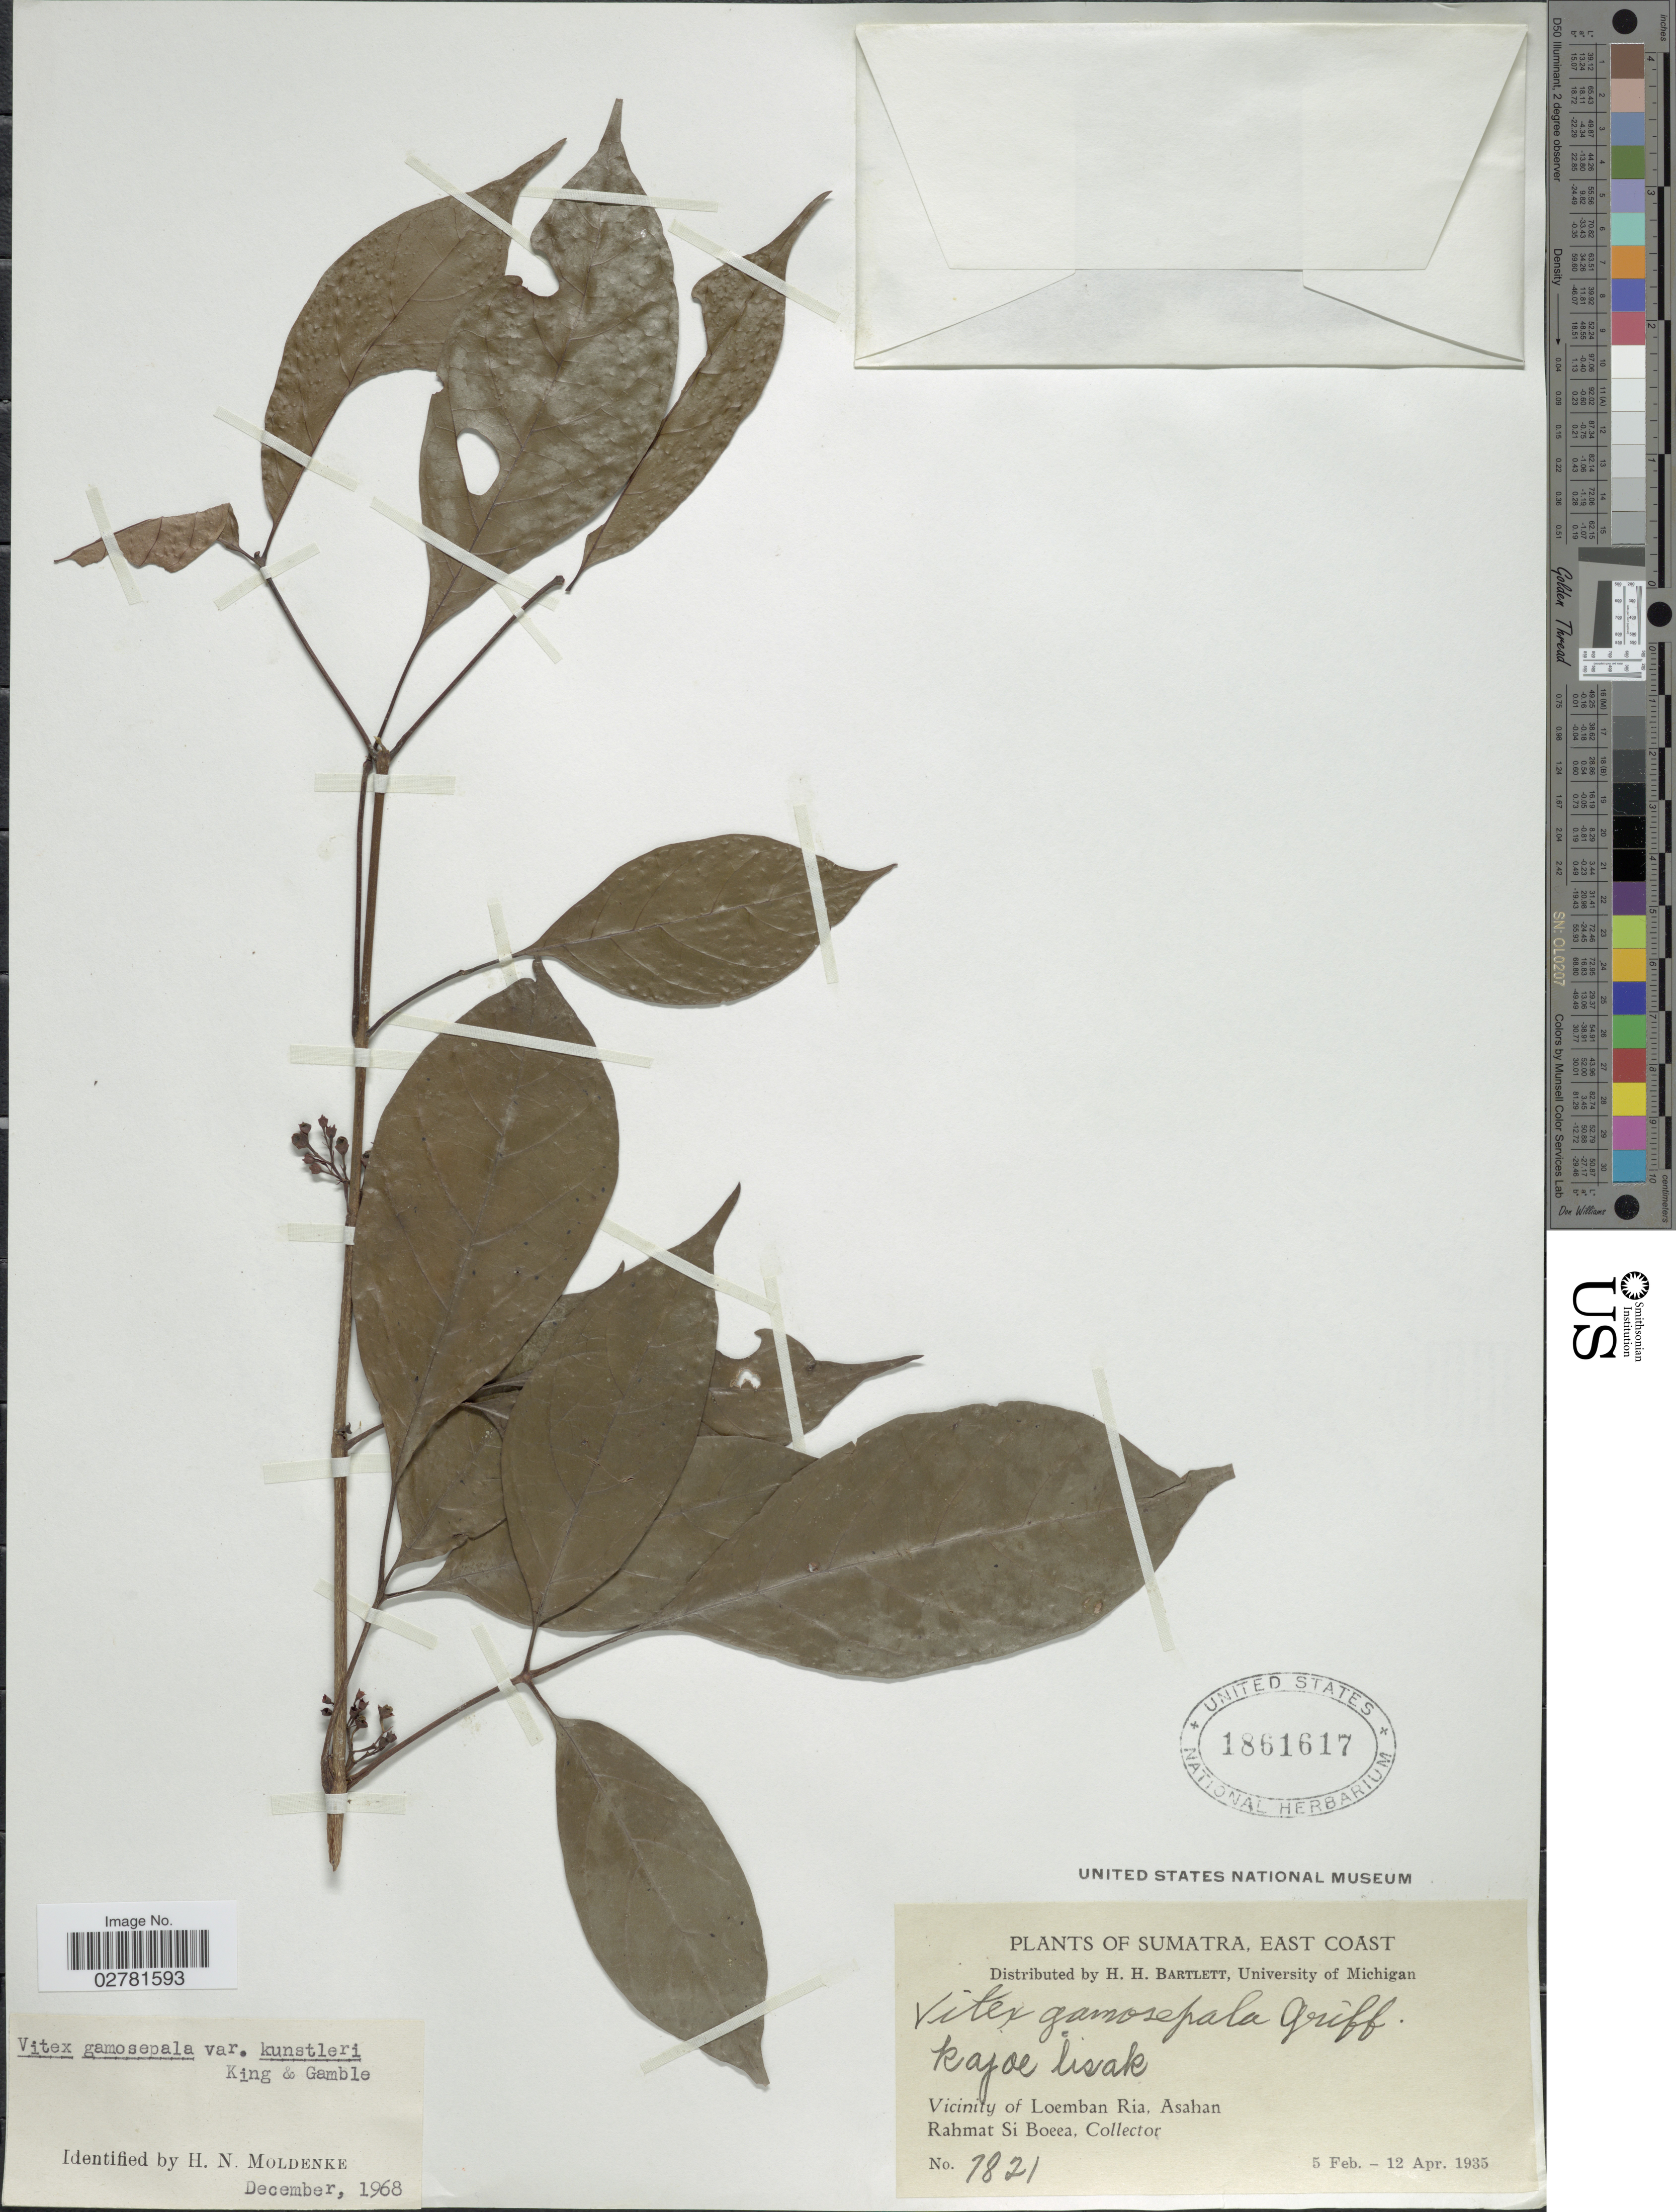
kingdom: Plantae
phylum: Tracheophyta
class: Magnoliopsida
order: Lamiales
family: Lamiaceae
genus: Vitex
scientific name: Vitex gamosepala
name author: Griff.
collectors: Rahmat Si Boeea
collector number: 7821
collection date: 1934-02-05/1934-04-12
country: Indonesia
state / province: Sumatra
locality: East Coast. Vicinity of Loemban Ria, Asahan.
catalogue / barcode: US 1861617